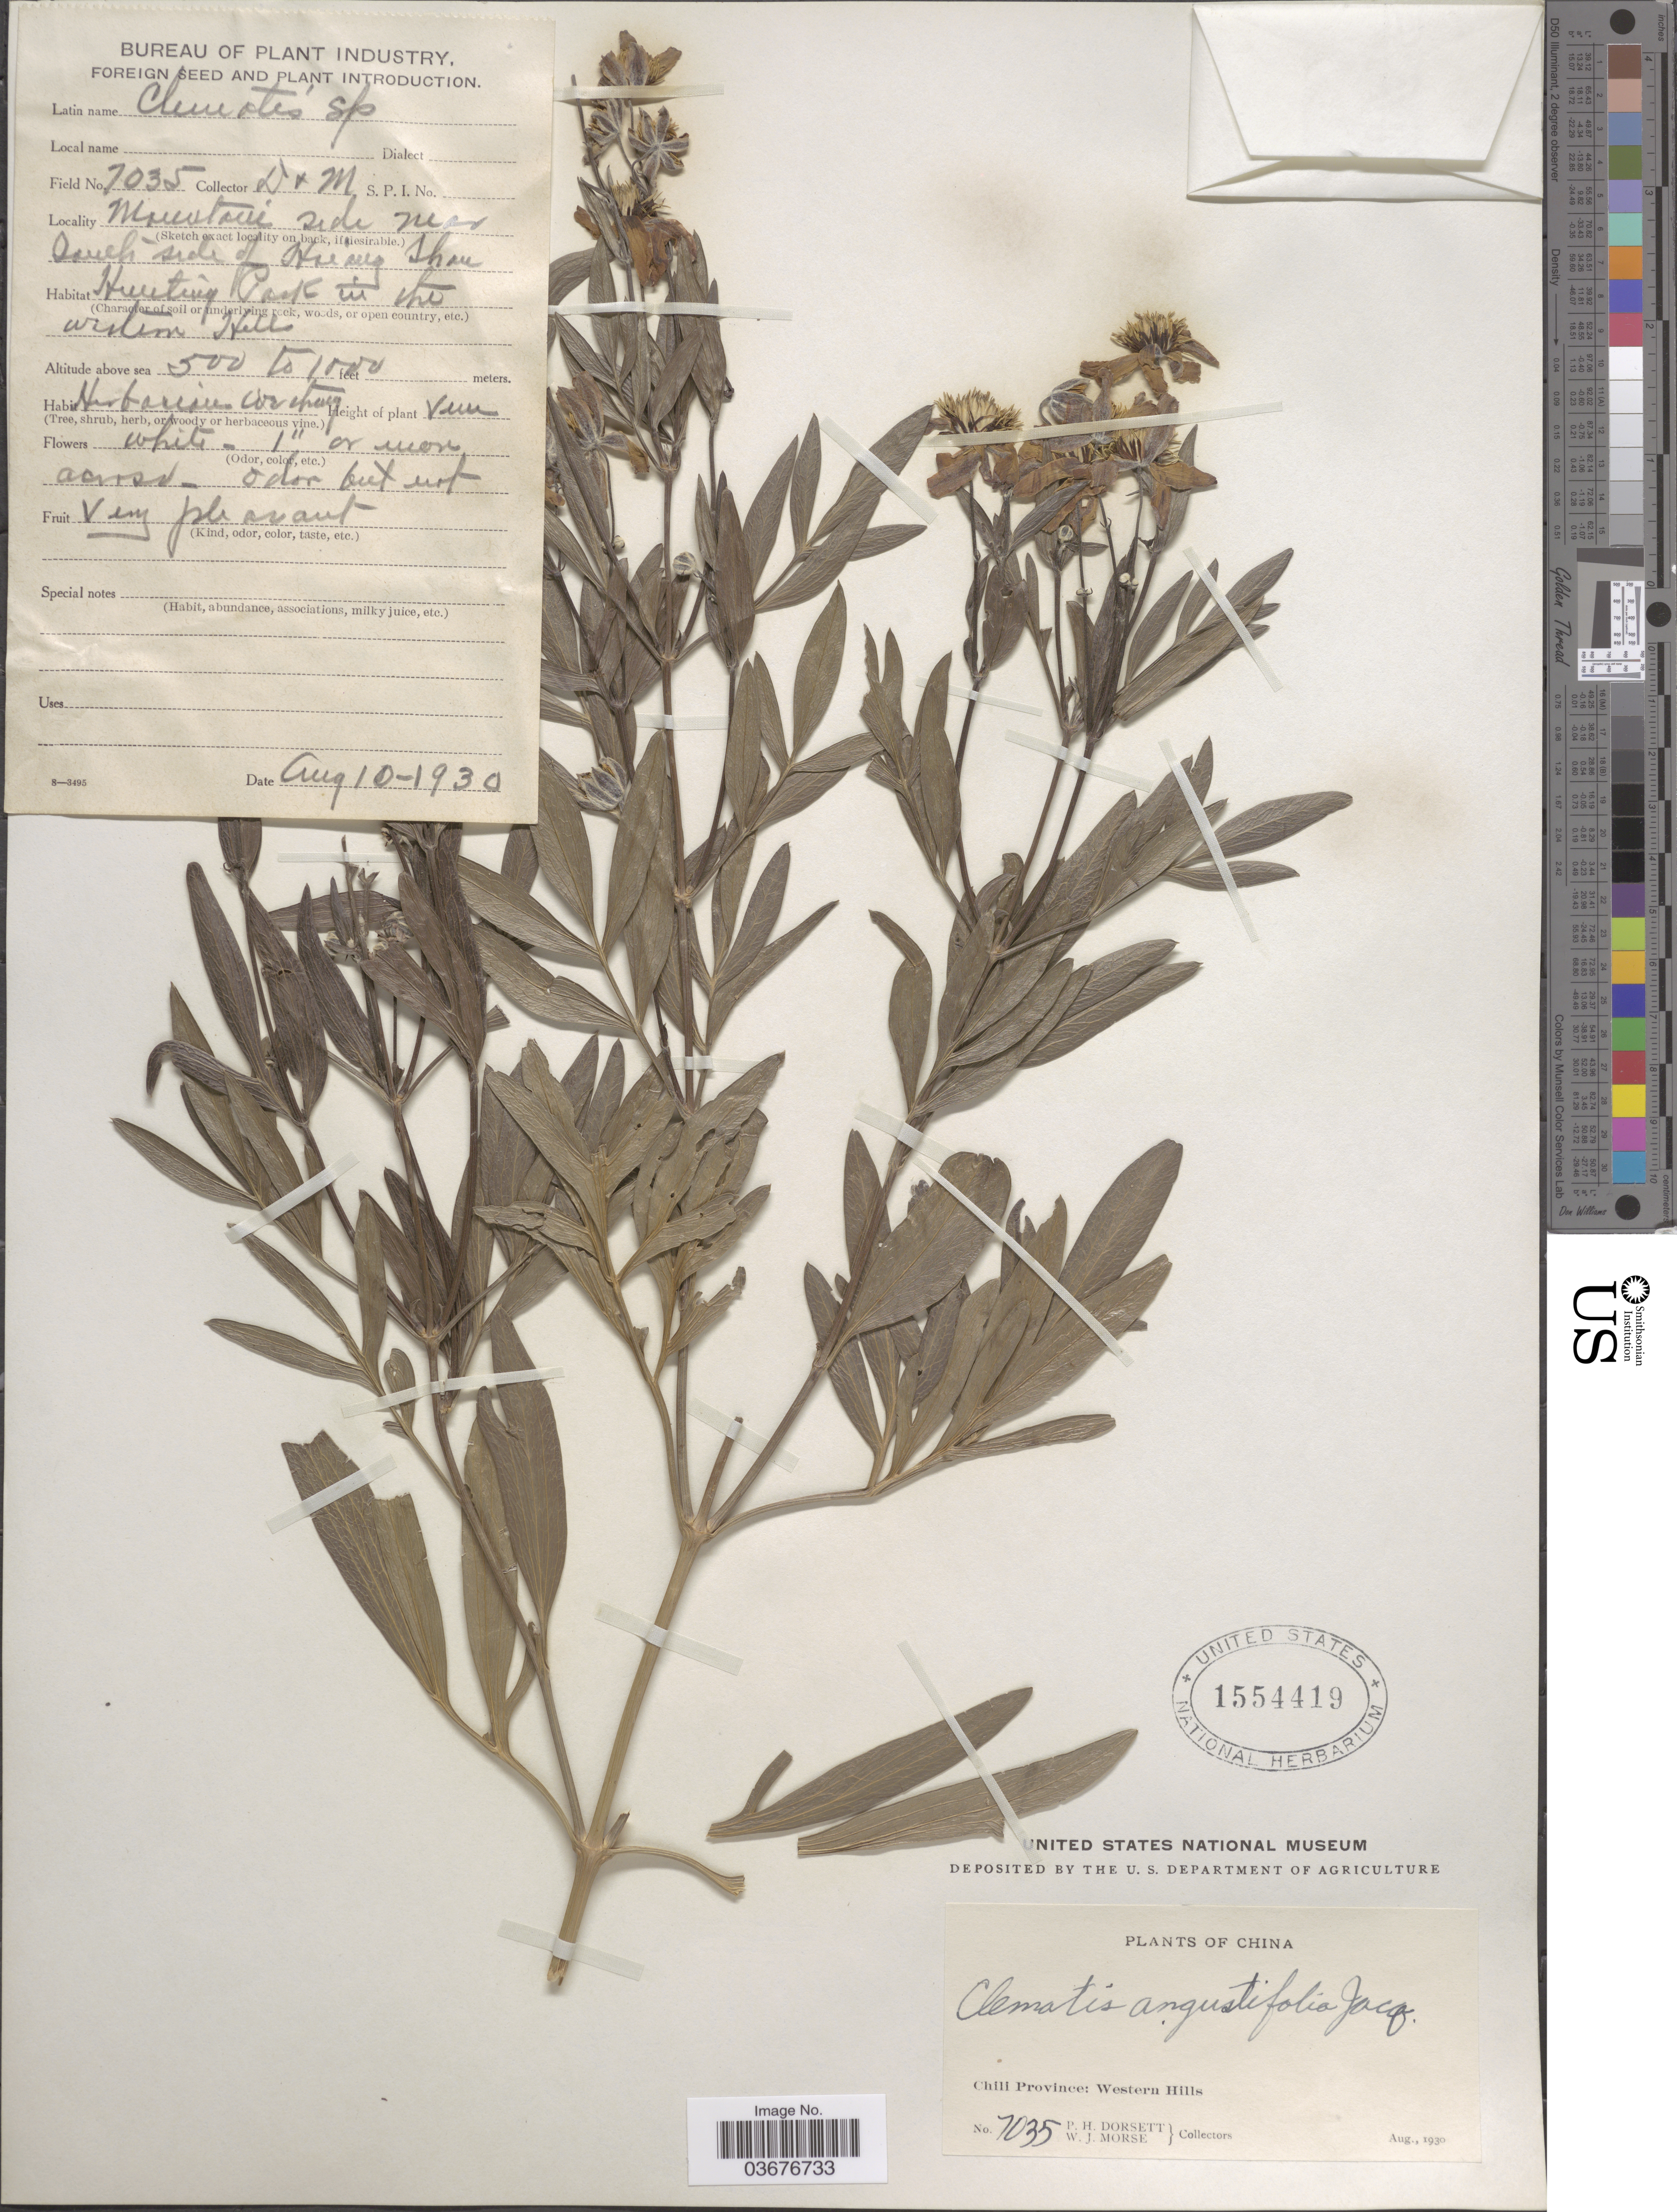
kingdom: Plantae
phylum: Tracheophyta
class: Magnoliopsida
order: Ranunculales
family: Ranunculaceae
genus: Clematis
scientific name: Clematis angustifolia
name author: Jacq.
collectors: P. H. Dorsett & W. J. Morse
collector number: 7035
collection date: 1930-08-10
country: China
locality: Chili Province: Western Hills. Mountain side near South side of Hsiang Shan. Hunting Pack in the Western Hills.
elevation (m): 500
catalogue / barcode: US 1554419